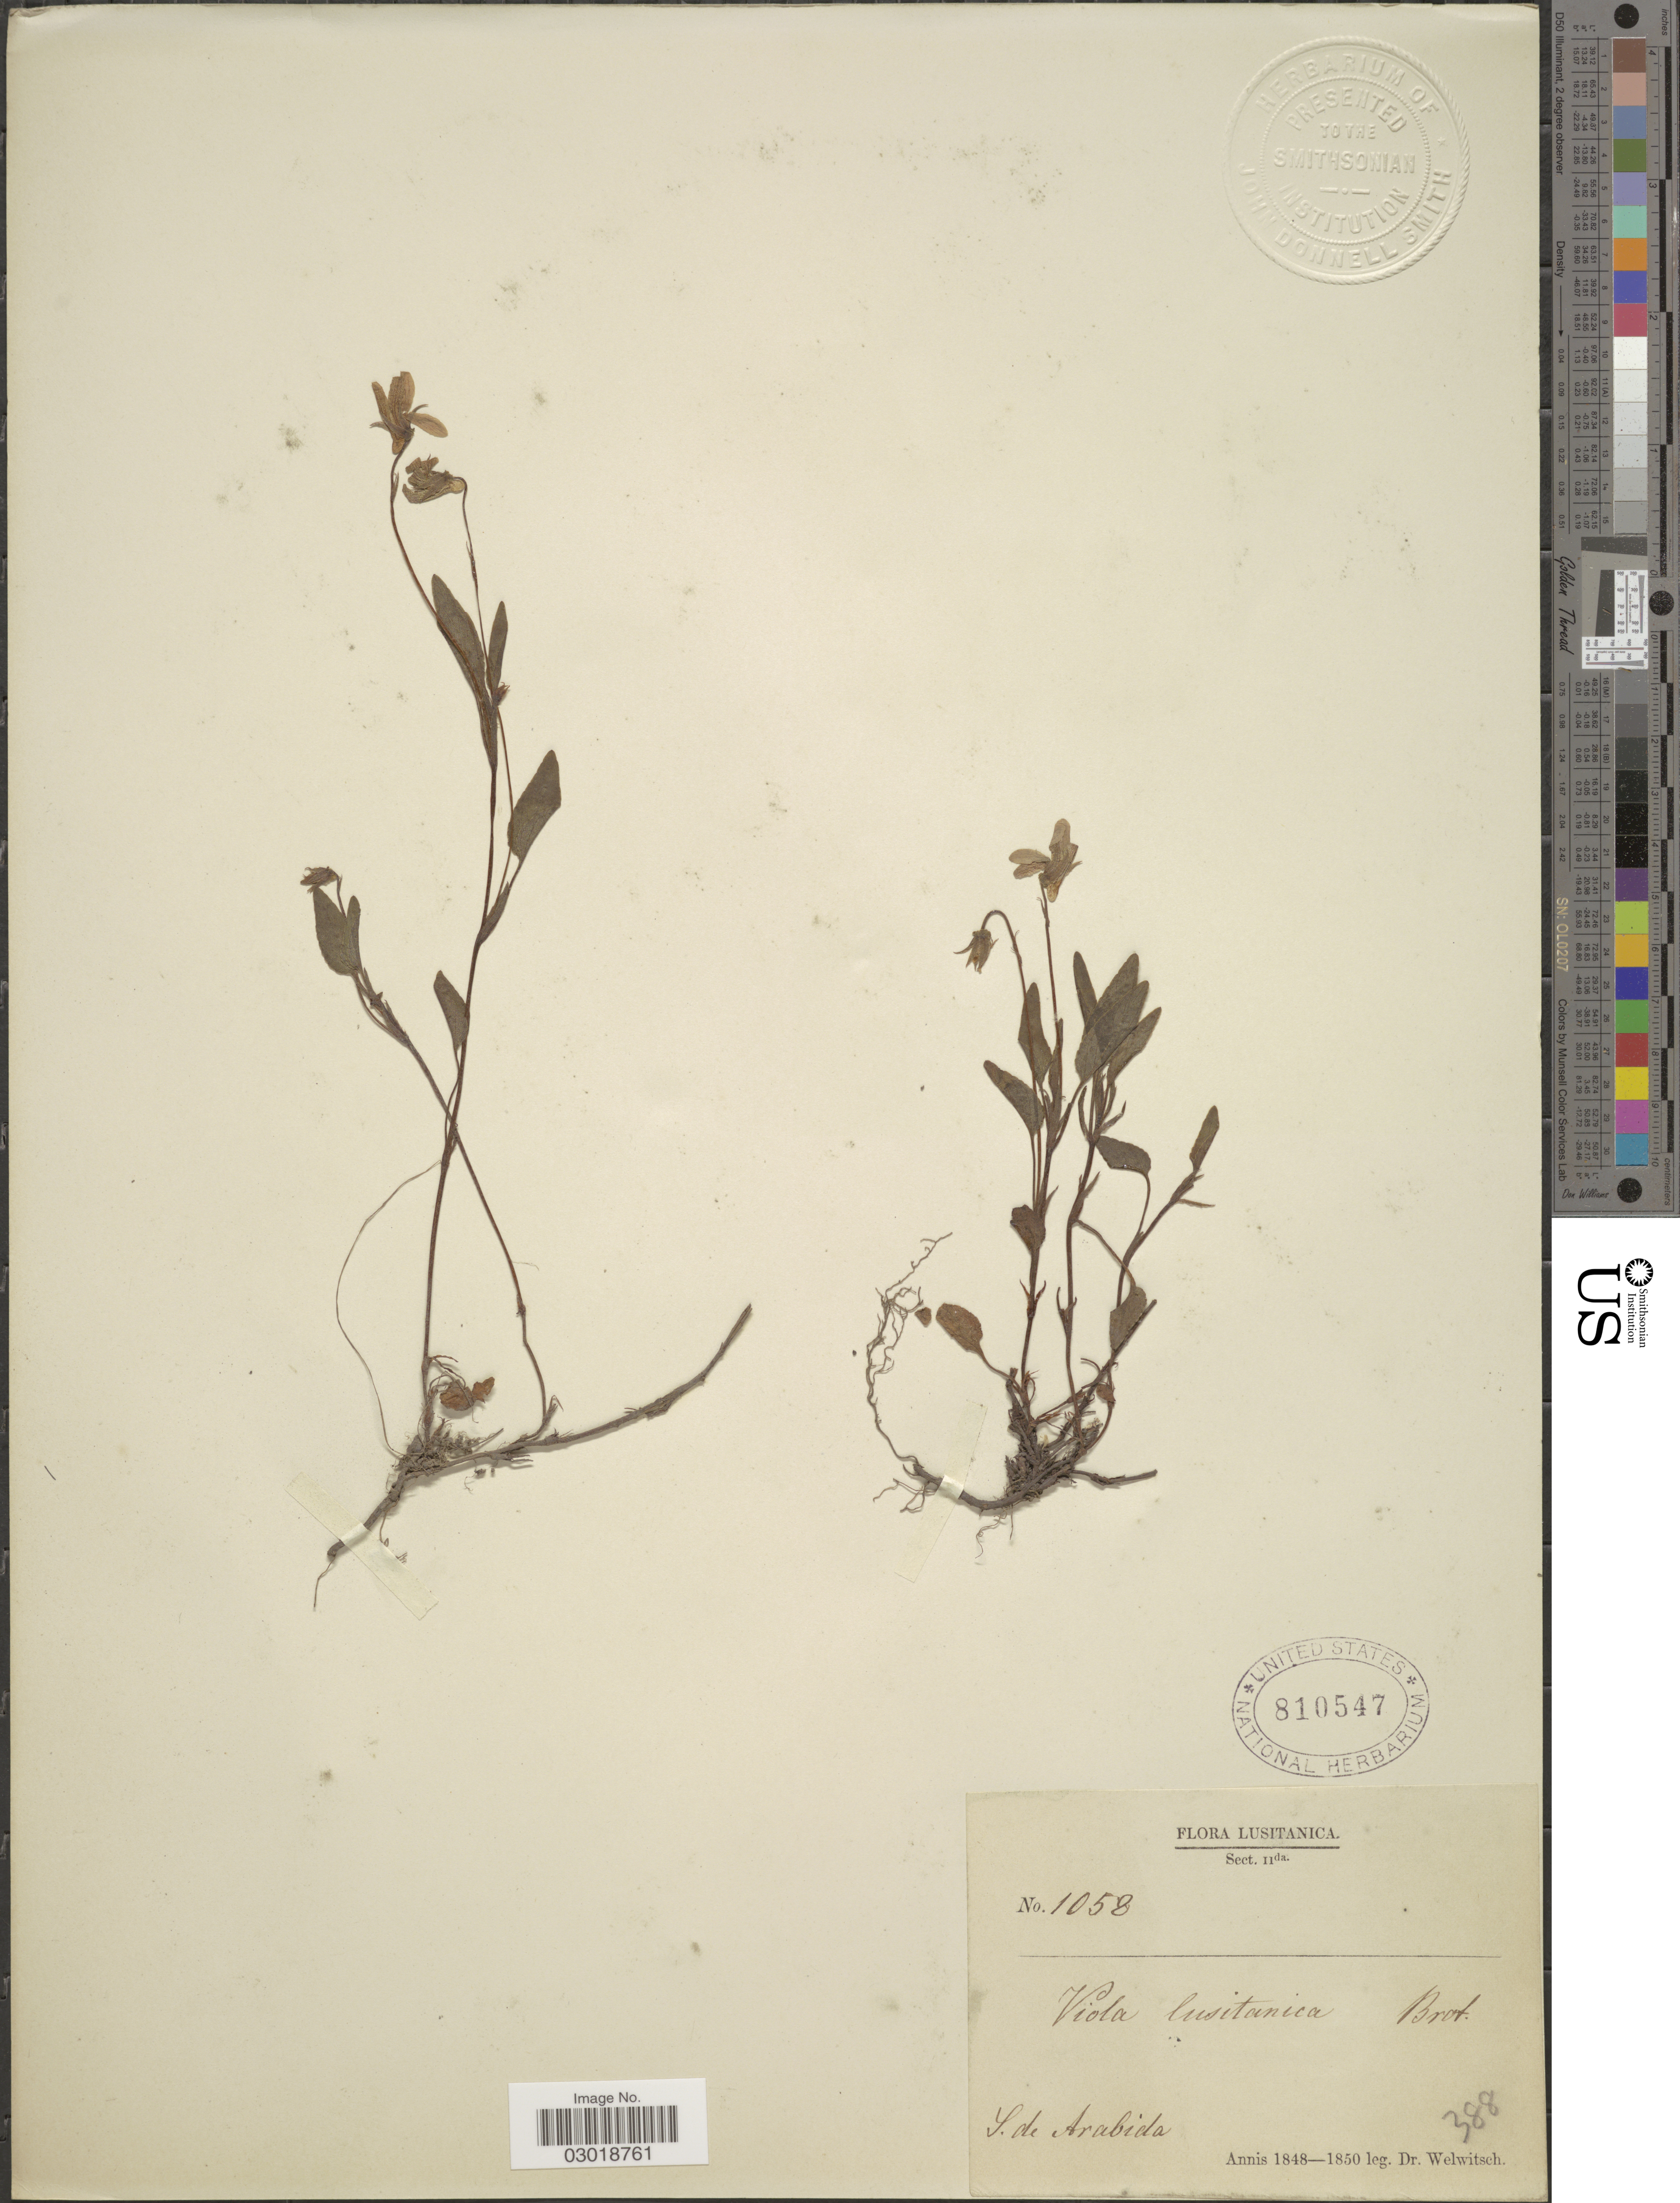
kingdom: Plantae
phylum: Tracheophyta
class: Magnoliopsida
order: Malpighiales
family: Violaceae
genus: Viola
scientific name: Viola lusitana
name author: Brot.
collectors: -. Welwitsch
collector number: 1058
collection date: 1848/1850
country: Portugal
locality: Lusitanica, S. de Arabida.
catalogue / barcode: US 810547